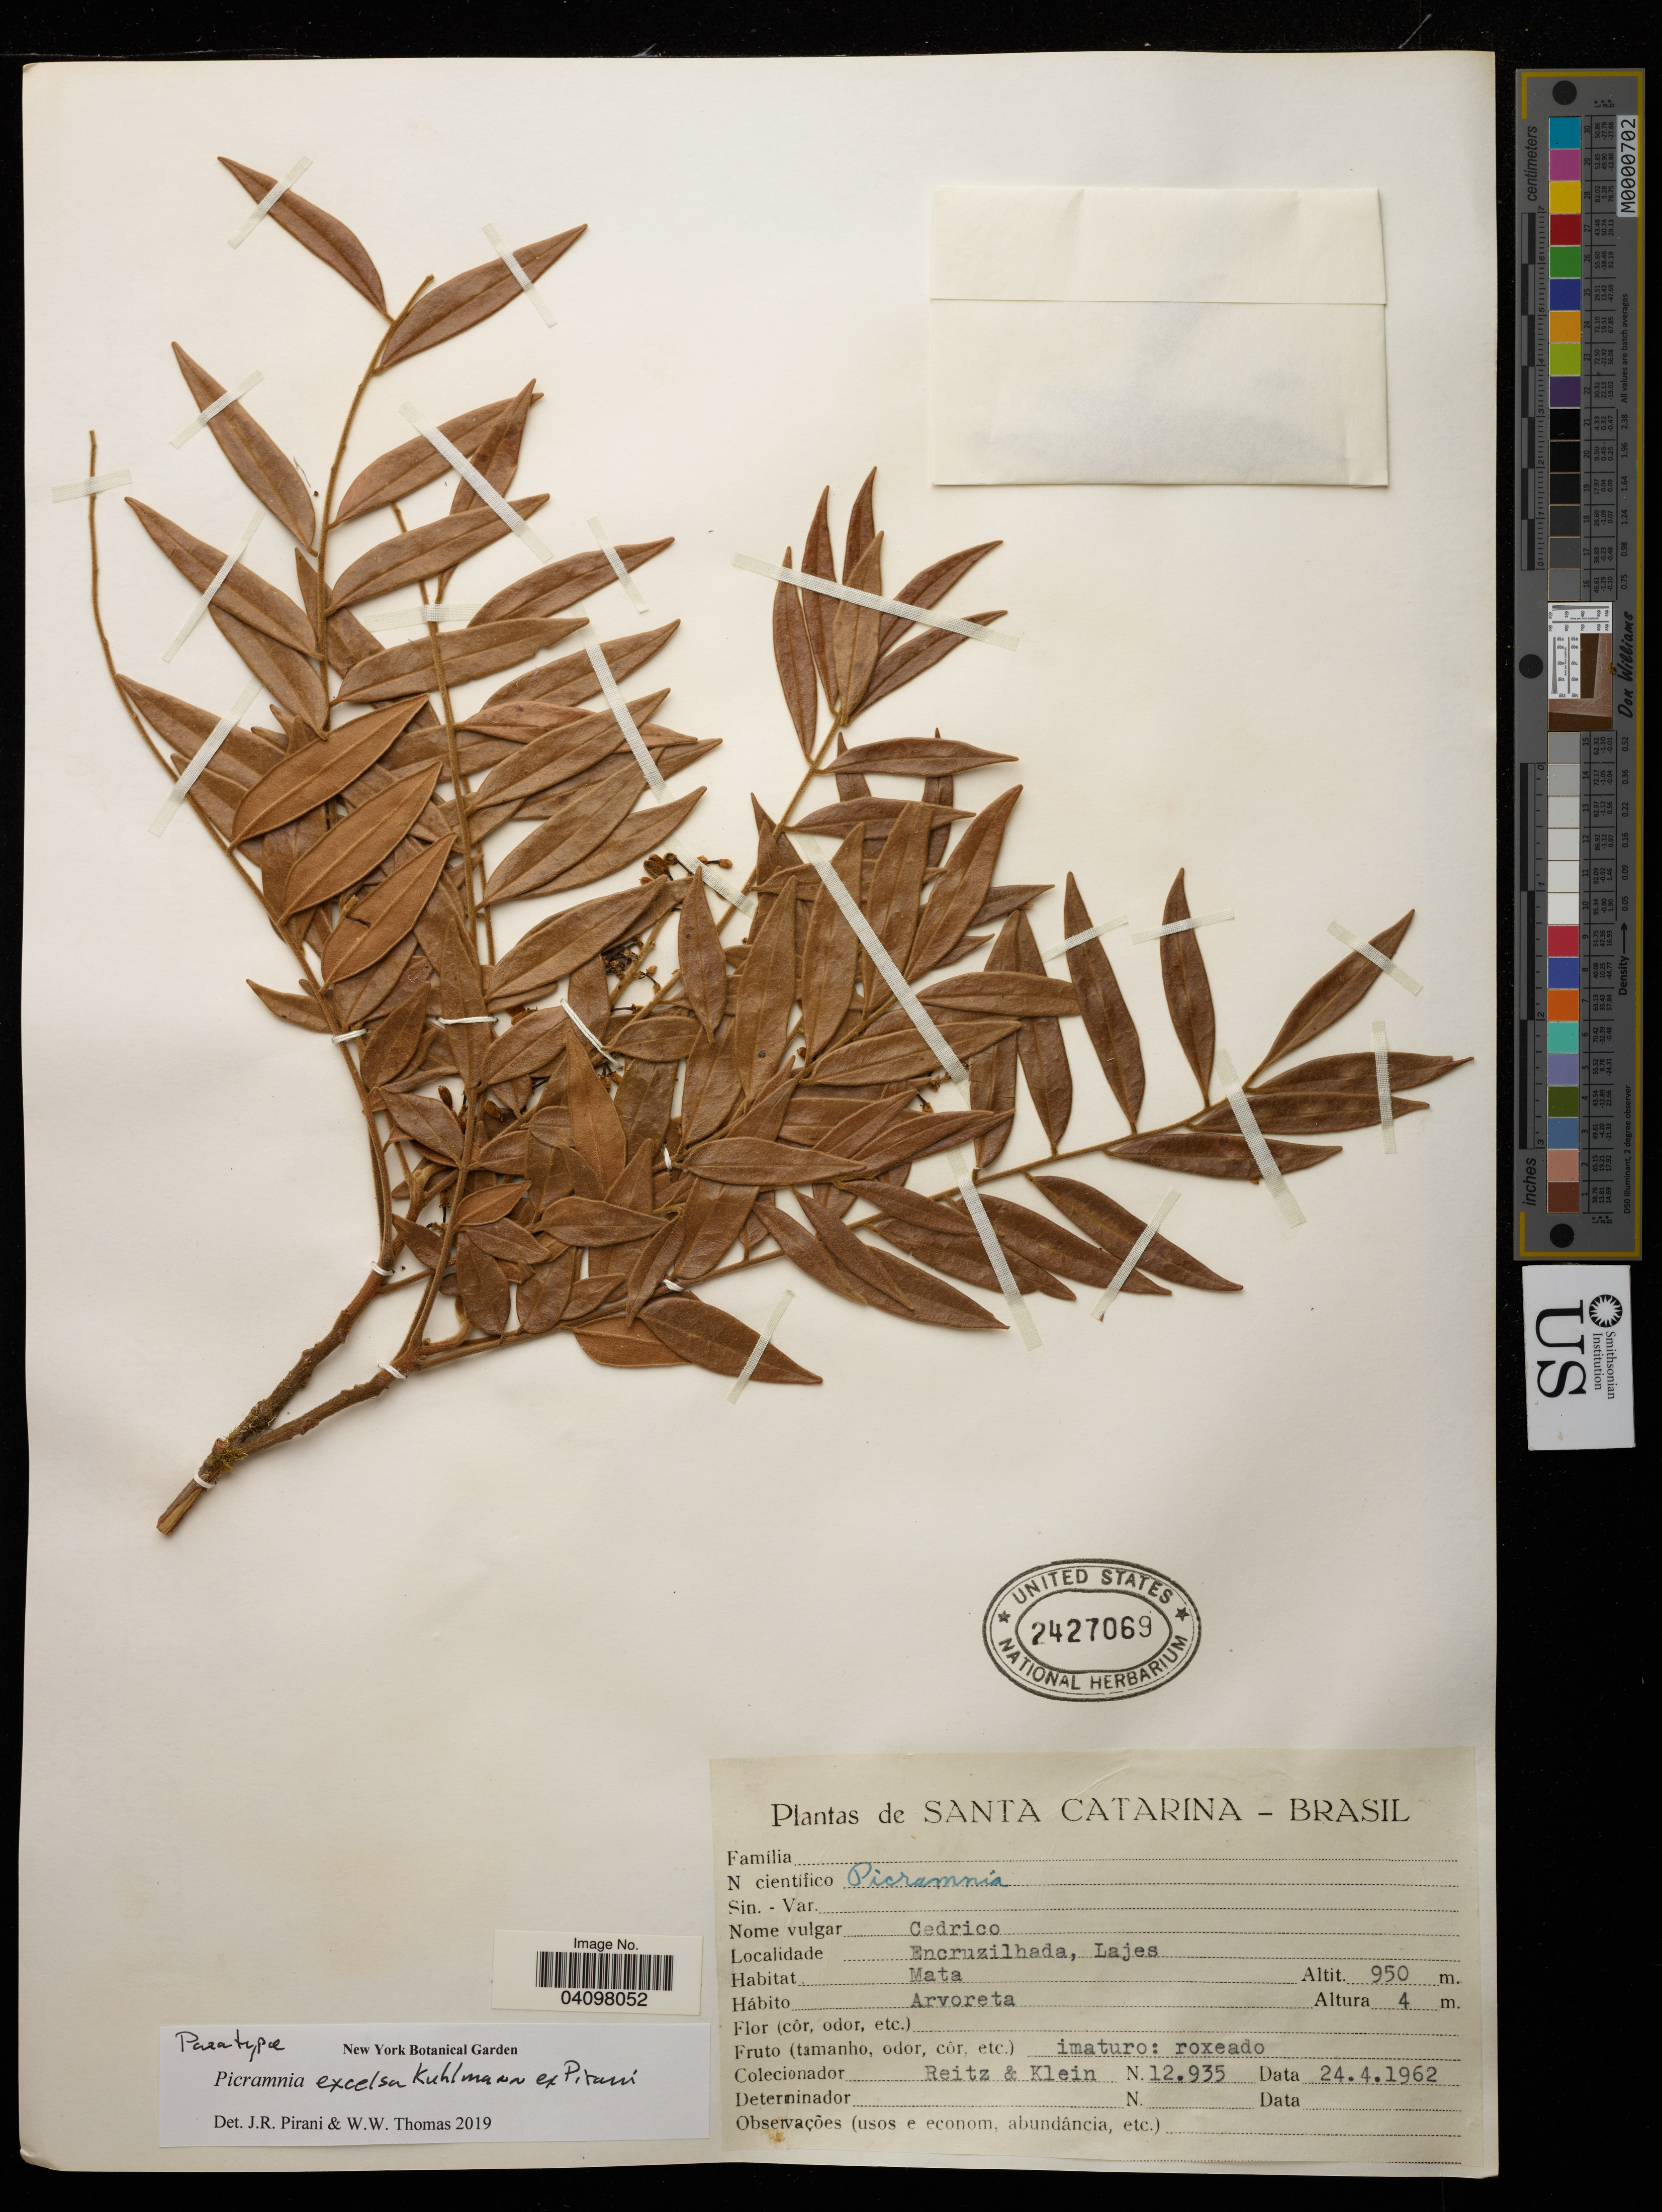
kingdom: Plantae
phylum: Tracheophyta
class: Magnoliopsida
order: Picramniales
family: Picramniaceae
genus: Picramnia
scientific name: Picramnia excelsa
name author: Kuhlm. ex Pirani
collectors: Reitz & Klein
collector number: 12935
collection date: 1962-04-24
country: Brazil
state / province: Santa Catarina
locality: Encruzilhada, Lajes.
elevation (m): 950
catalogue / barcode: US 2427069